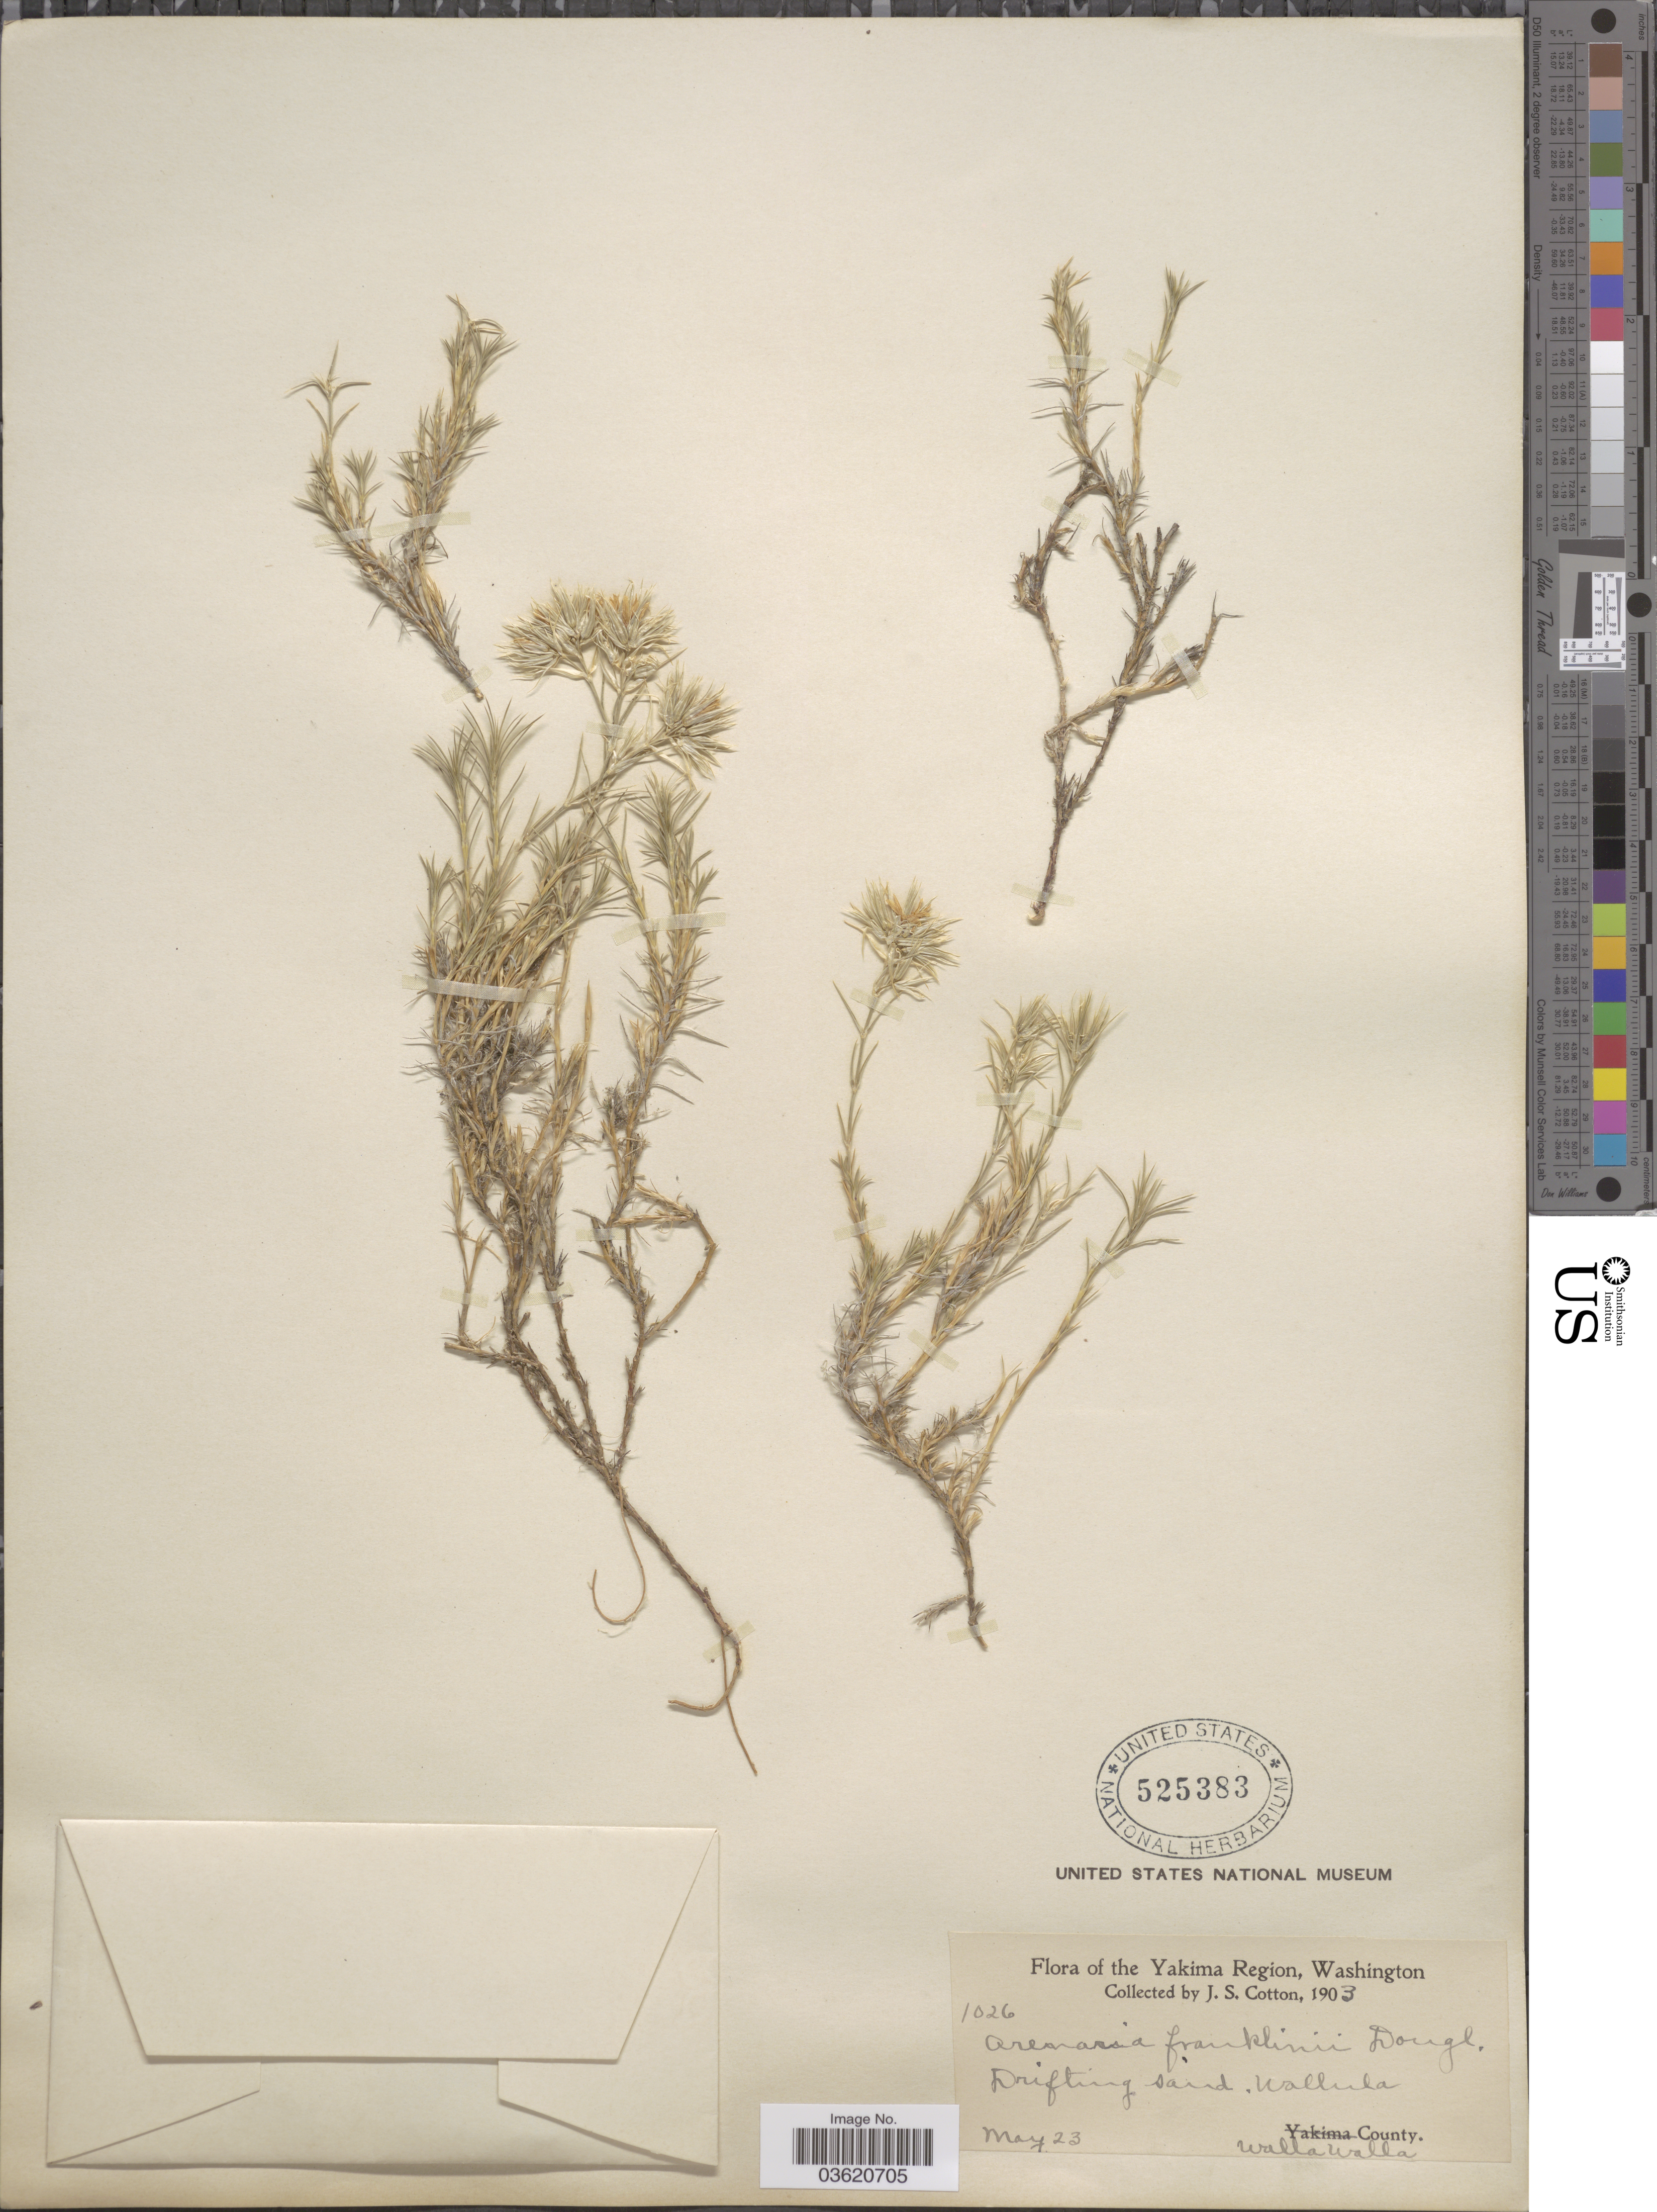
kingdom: Plantae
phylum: Tracheophyta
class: Magnoliopsida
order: Caryophyllales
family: Caryophyllaceae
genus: Eremogone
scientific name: Eremogone franklinii var. franklinii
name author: (Douglas ex Hook.) R.L. Hartm. & Rabeler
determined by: Strong, Mark T., (BOT), Smithsonian Institution - National Museum of Natural History (UNITED STATES)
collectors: J. S. Cotton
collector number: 1026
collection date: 1903-05-23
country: United States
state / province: Washington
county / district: Walla Walla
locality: Yakima Region. Walla Walla County. Wallula.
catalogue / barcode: US 525383